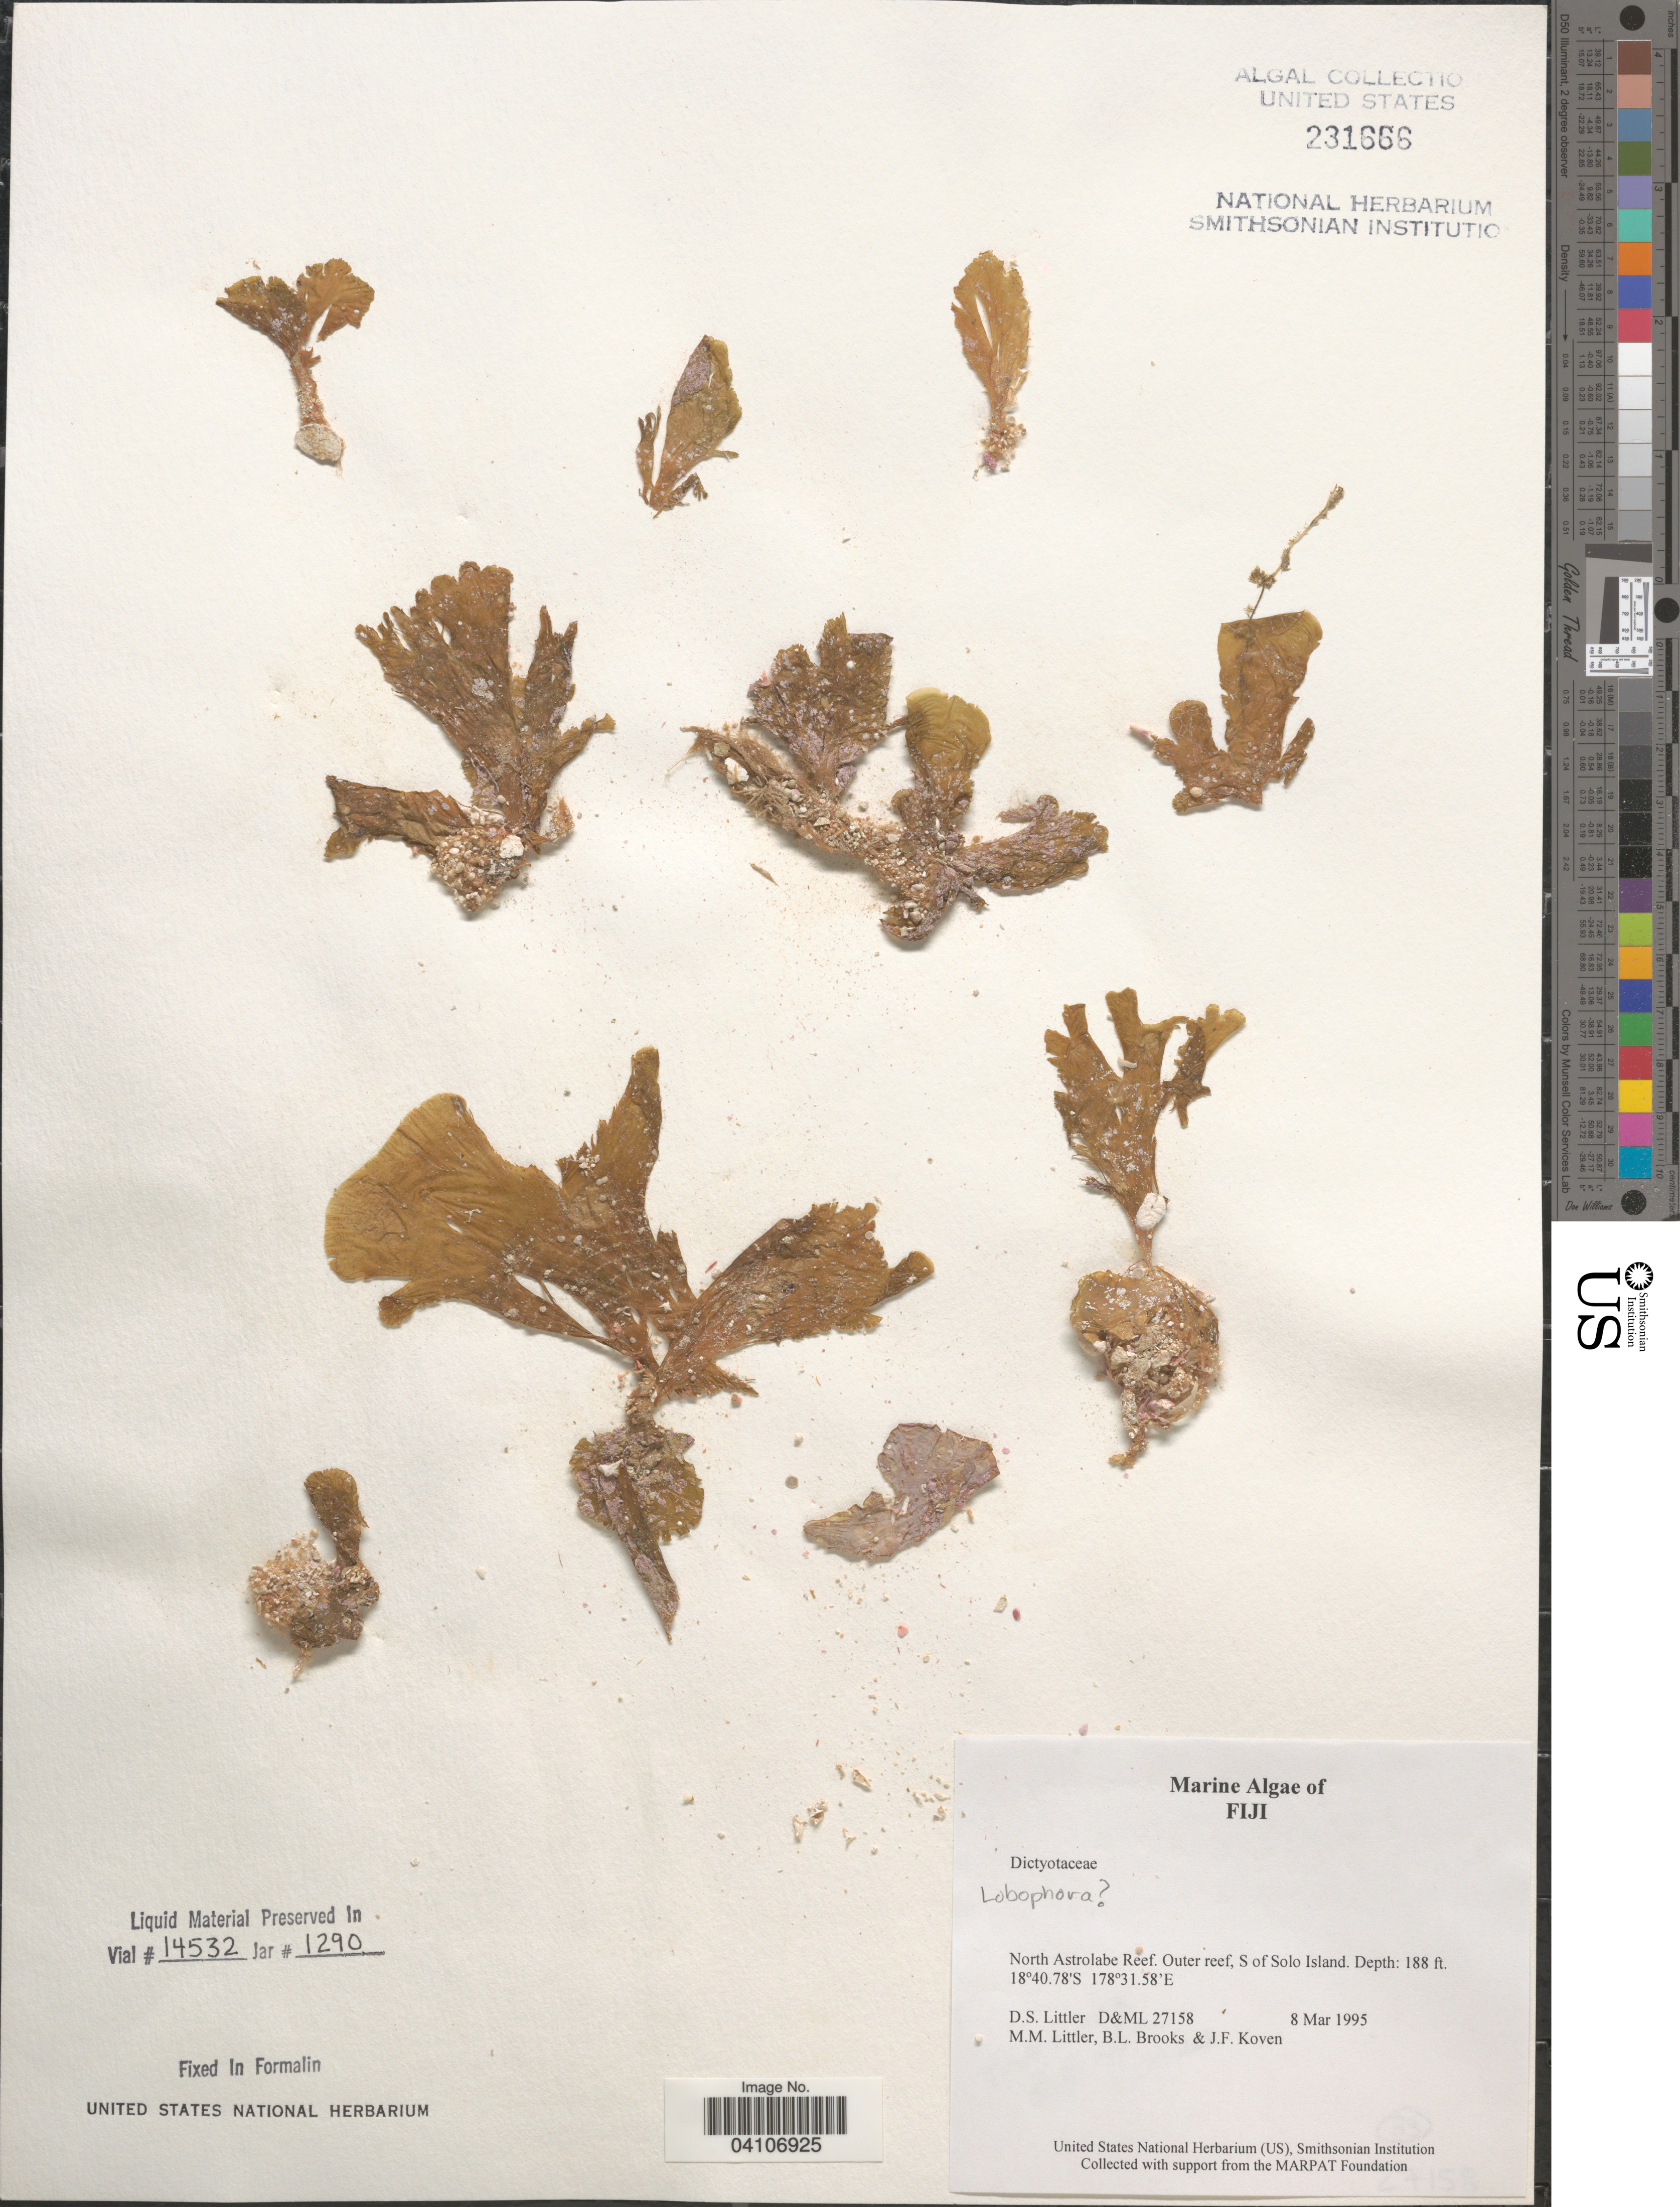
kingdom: Chromista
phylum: Ochrophyta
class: Phaeophyceae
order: Dictyotales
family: Dictyotaceae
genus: Lobophora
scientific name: Lobophora sp.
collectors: D. S. Littler, B. Brooks & J. Koven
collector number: D&ML27158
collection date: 1995-03-08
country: Fiji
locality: North Astrolabe Reef. Outer reef, S of Solo Island.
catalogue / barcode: US 231666